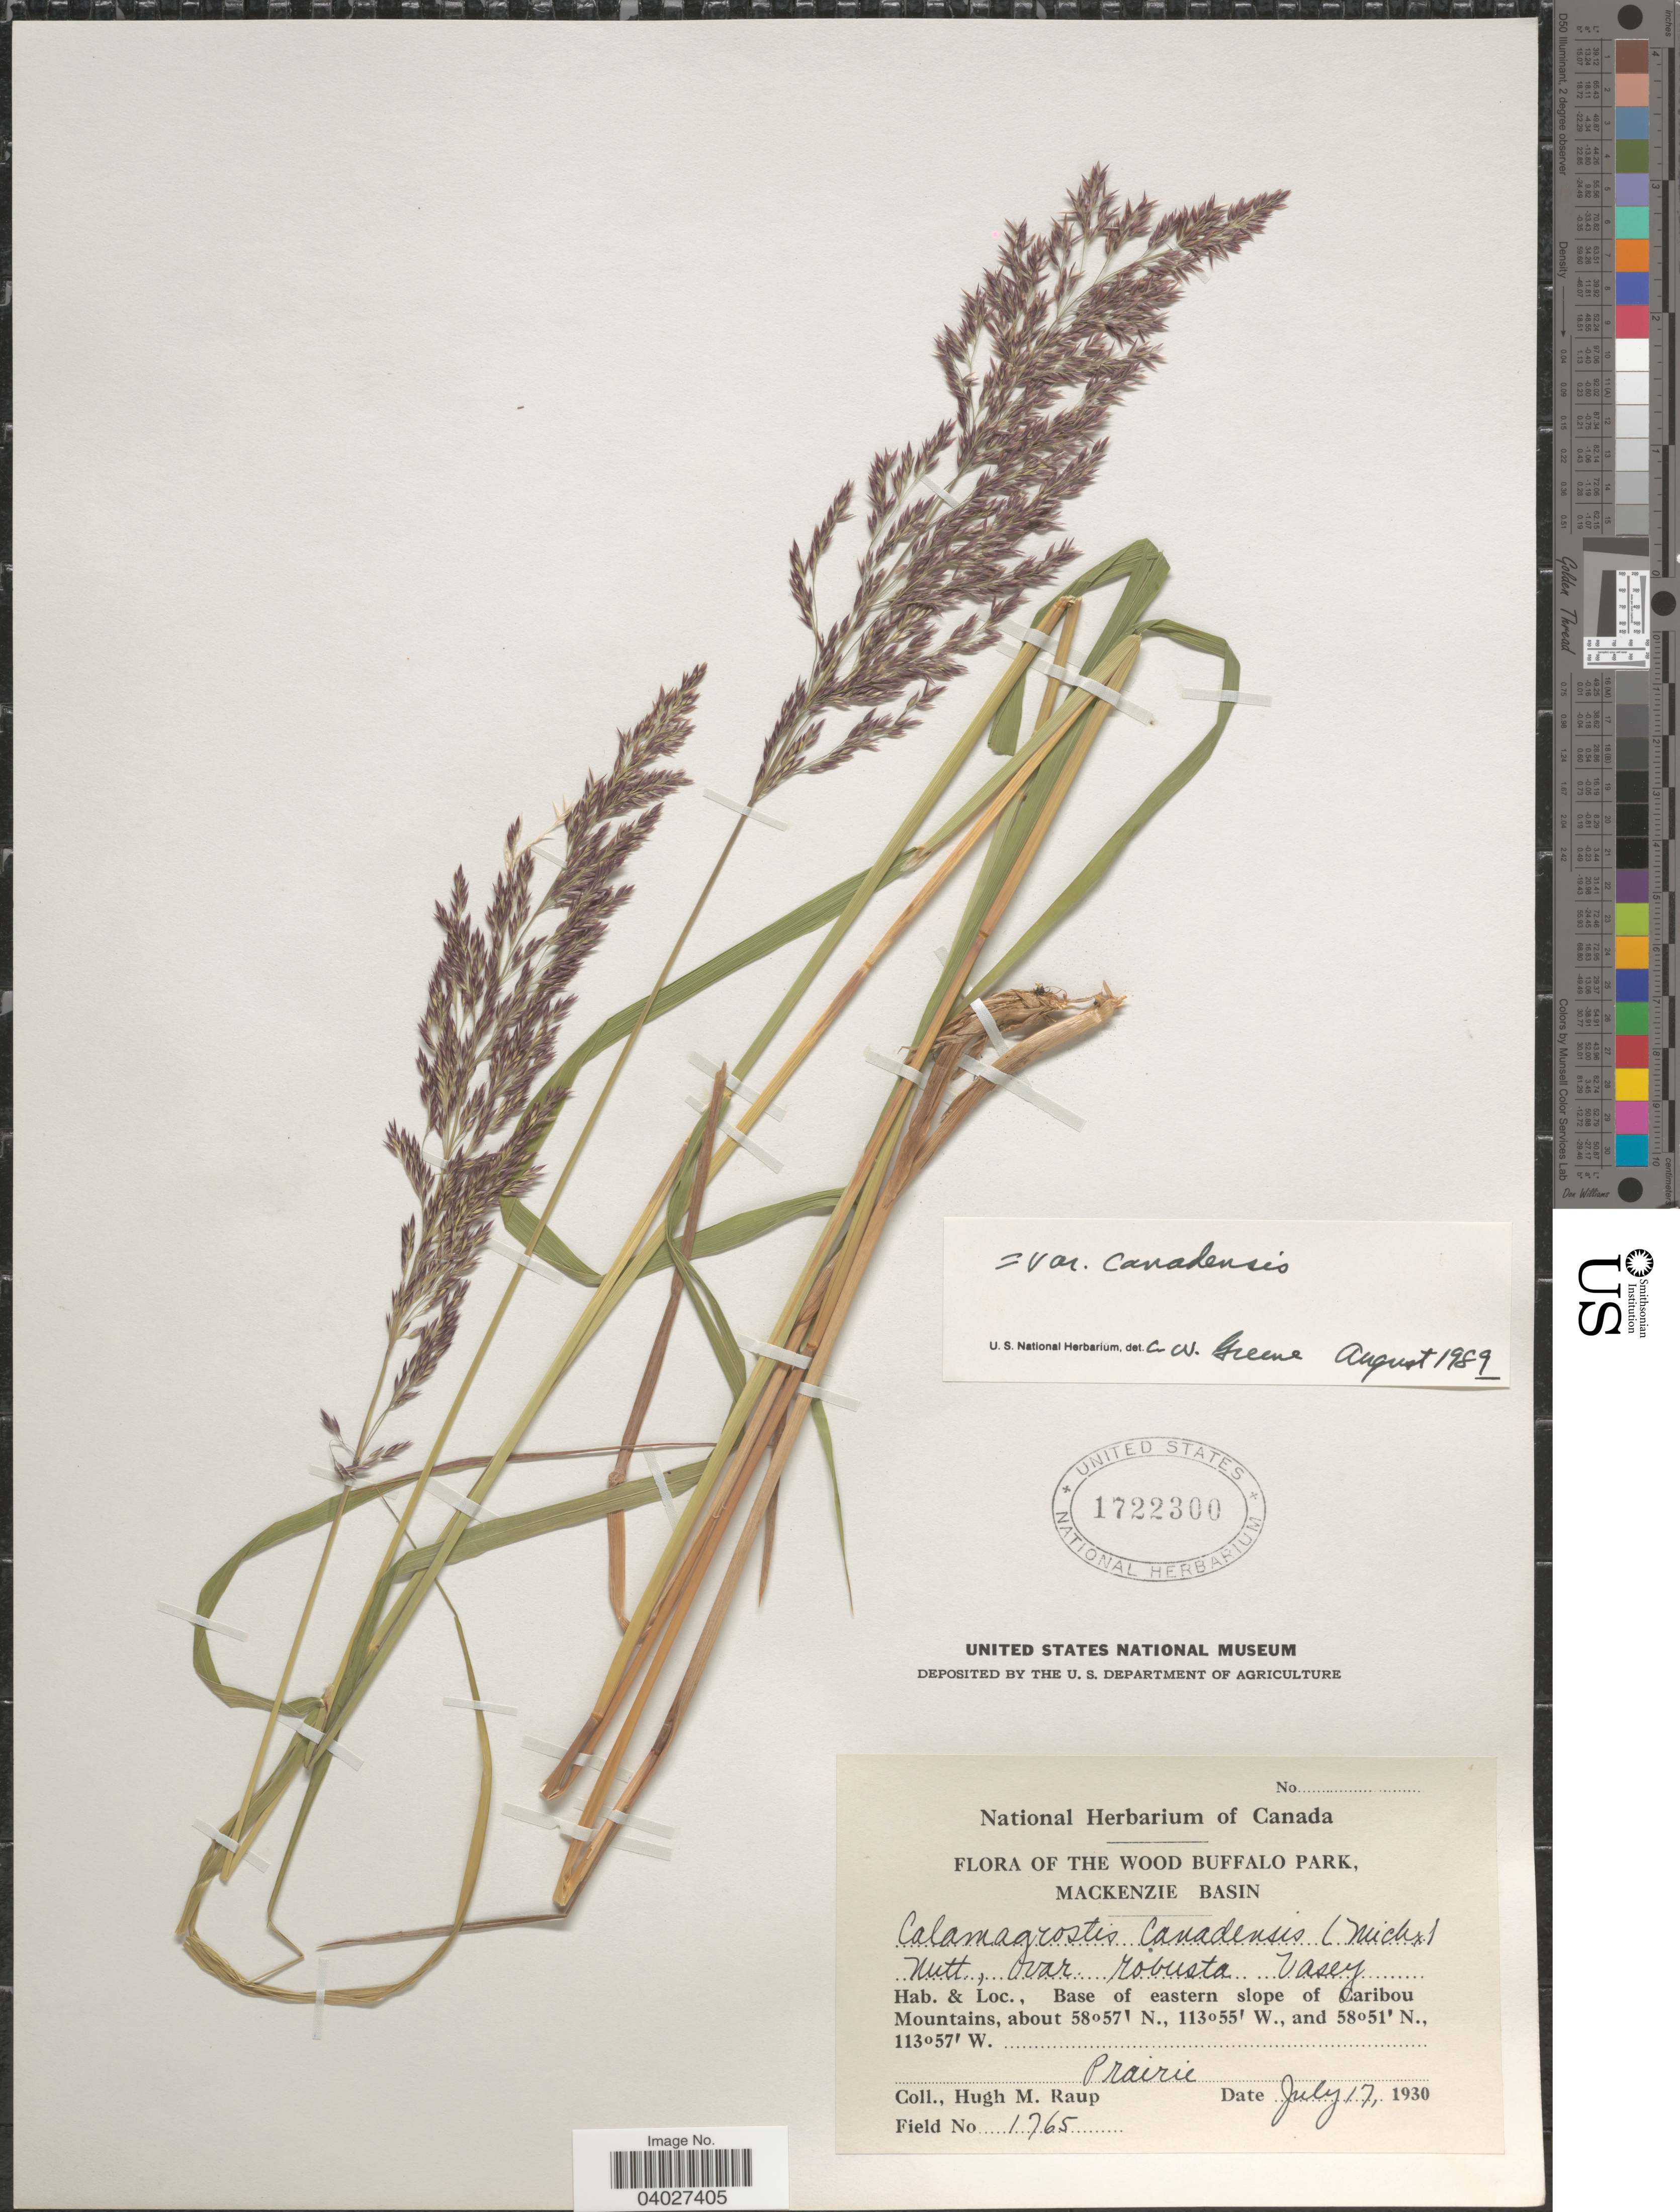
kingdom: Plantae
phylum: Tracheophyta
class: Liliopsida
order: Poales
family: Poaceae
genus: Calamagrostis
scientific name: Calamagrostis canadensis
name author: (Michx.) P. Beauv.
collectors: H. Raup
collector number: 1765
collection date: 1930-07-17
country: Canada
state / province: Alberta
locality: The Wood Buffalo Park, Mackenzie Basin. Base of eastern slope of Caribou Mountains.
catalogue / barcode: US 1722300